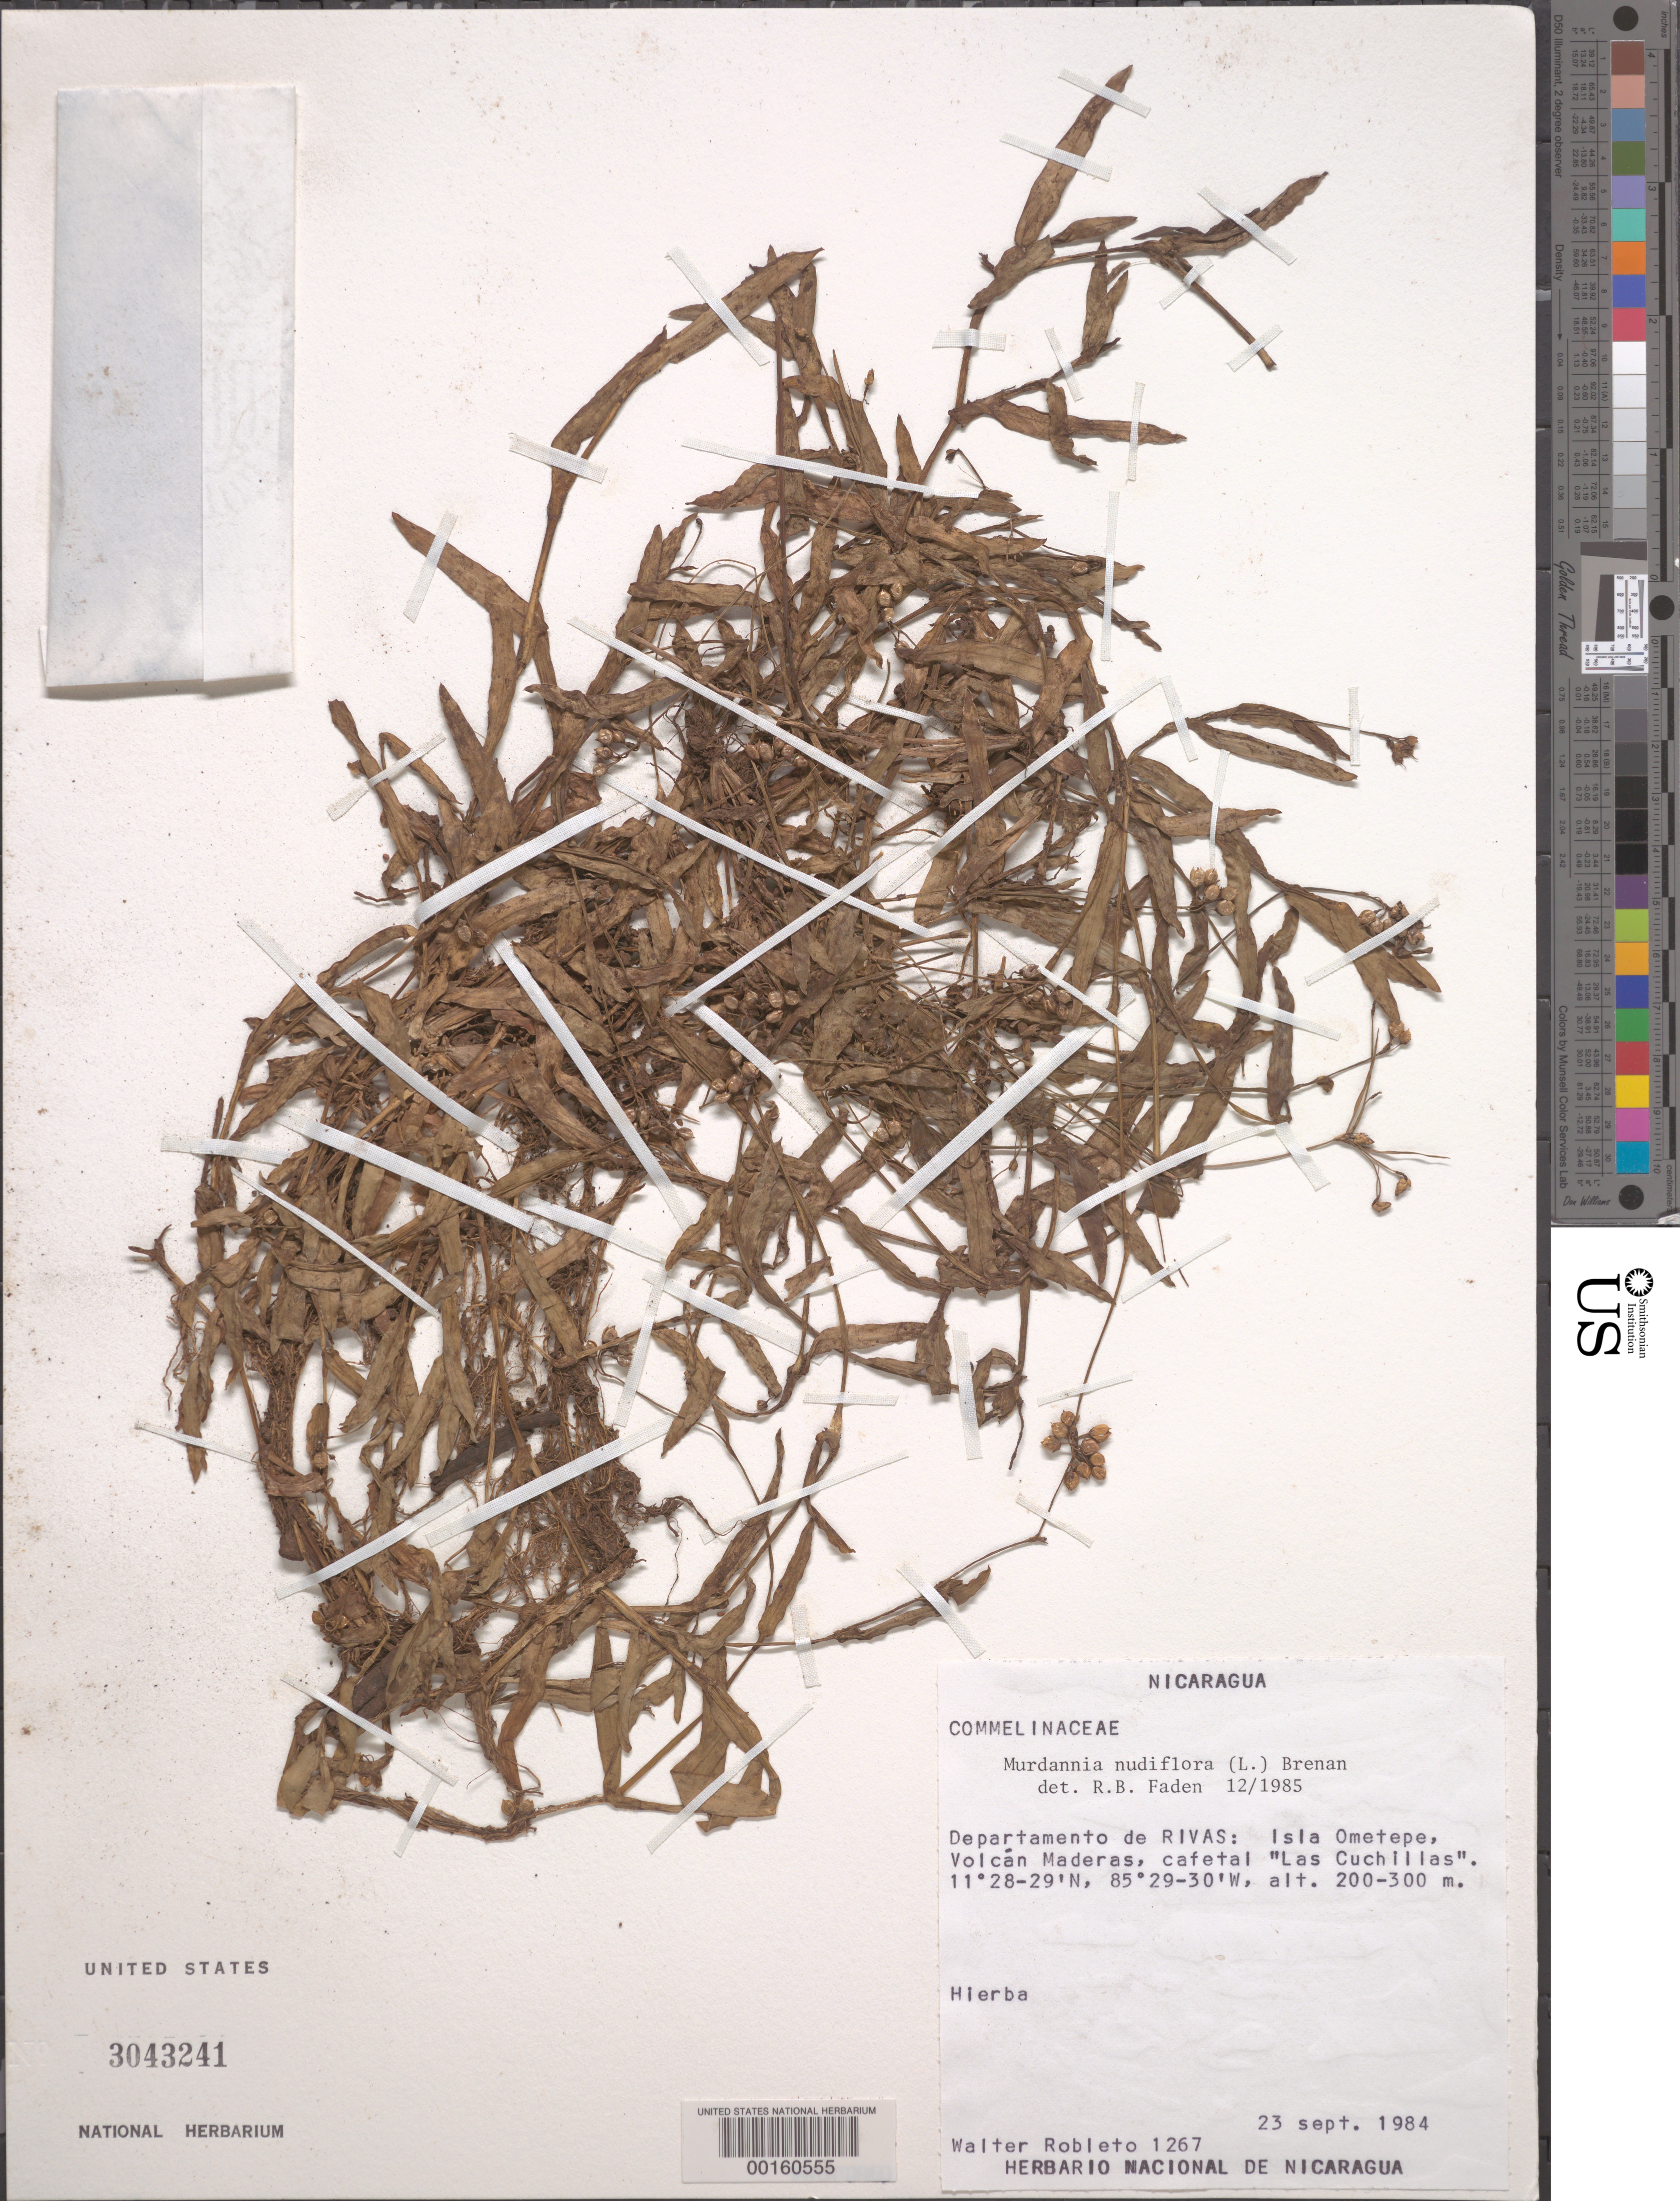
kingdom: Plantae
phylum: Tracheophyta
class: Liliopsida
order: Commelinales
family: Commelinaceae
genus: Murdannia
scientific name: Murdannia nudiflora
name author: (L.) Brenan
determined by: Faden, Robert B., (US), Smithsonian Institution - National Museum of Natural History (UNITED STATES)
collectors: W. Robleto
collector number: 1267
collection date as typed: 23 Sep 1984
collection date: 1984-09-23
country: Nicaragua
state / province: Rivas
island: Isla de Ometepe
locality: Isla ometepe, volcan maderas, cafetal "las cuchillas"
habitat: Cafetal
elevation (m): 200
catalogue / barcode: US 3043241